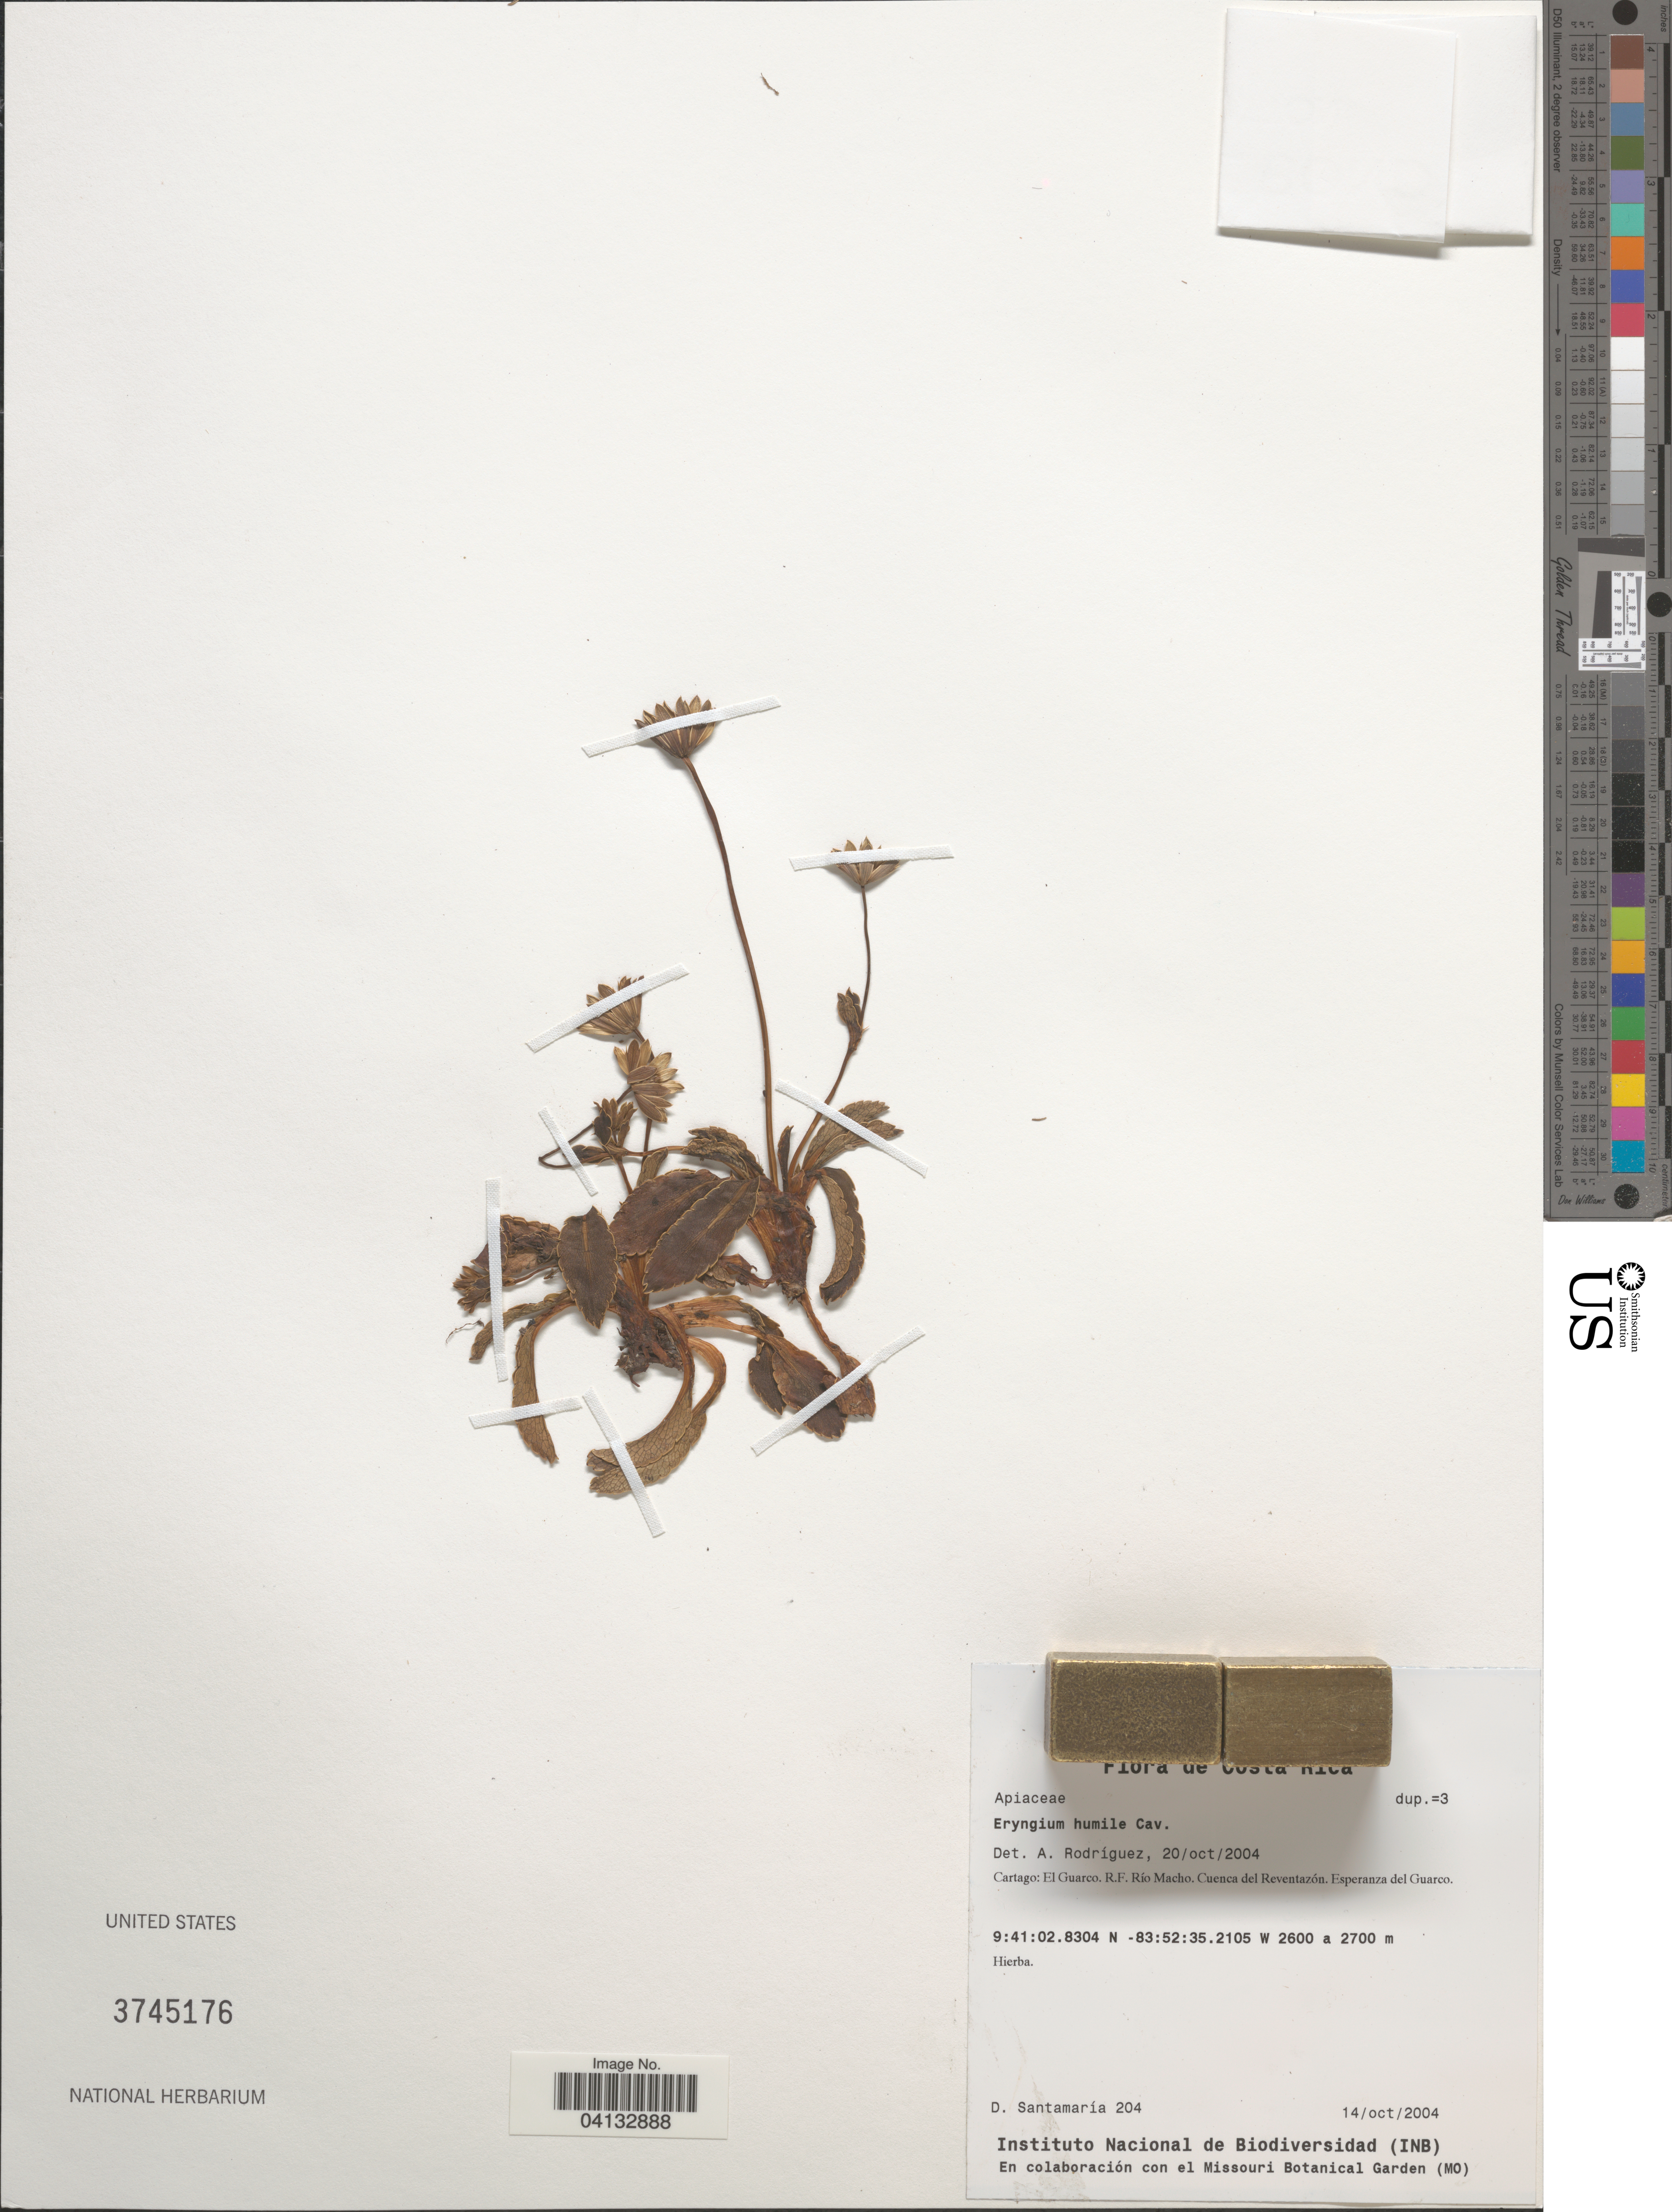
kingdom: Plantae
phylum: Tracheophyta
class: Magnoliopsida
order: Apiales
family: Apiaceae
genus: Eryngium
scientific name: Eryngium humile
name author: Cav.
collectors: D. Santamaria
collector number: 204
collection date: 2004-10-14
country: Costa Rica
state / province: Cartago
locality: El Guarco. R.F. Río Macho. Cuenca del Reventazón. Esperanza del Guarco.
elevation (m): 2600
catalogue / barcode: US 3745176